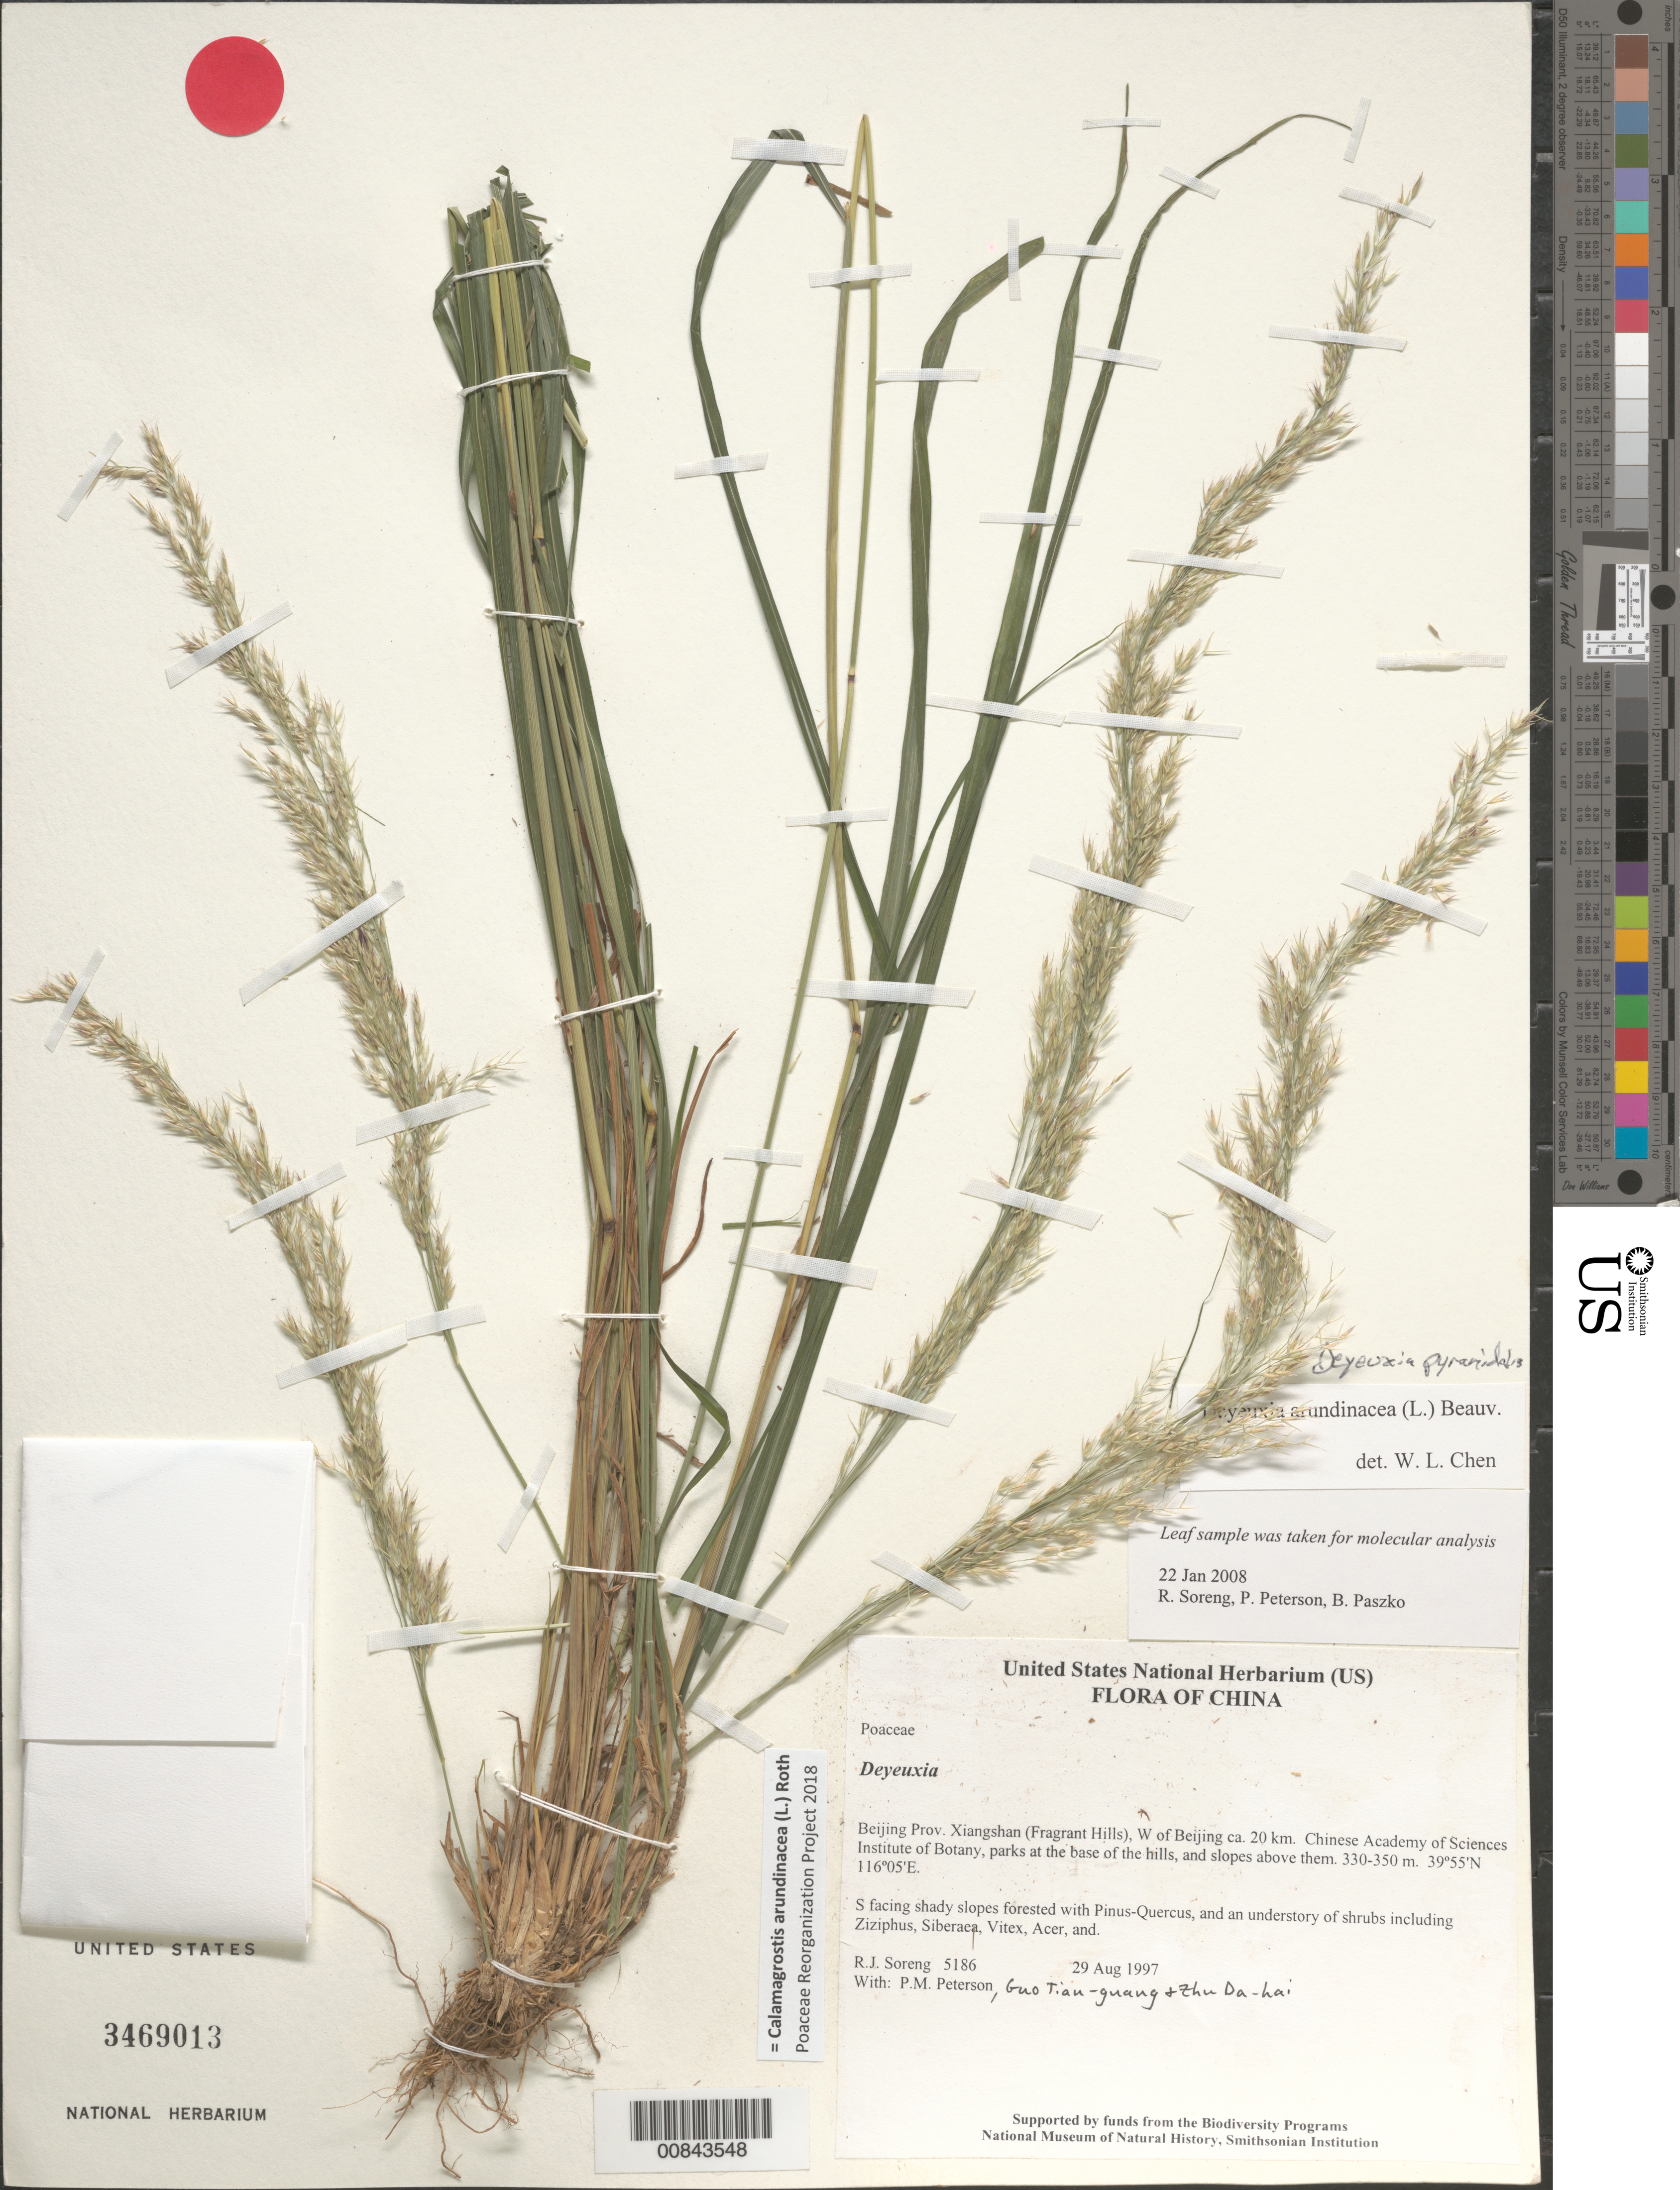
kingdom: Plantae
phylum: Tracheophyta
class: Liliopsida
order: Poales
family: Poaceae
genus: Calamagrostis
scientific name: Calamagrostis arundinacea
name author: (L.) Roth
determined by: Poaceae Reorganization Project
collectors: R. J. Soreng, P. M. Peterson & Zhu Da-hai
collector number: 5186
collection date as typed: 29 Aug 1997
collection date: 1997-08-29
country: China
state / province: Beijing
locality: Xiangshan (Fragrant Hills), W of Beijing ca. 20 km Chinese Academy of Sciences Institute of Botany, parks at the base of the hills, and slopes above them.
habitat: S facing shady slopes forested with Pinus-Quercus, and an understory of shrubs including Ziziphus, Siberaea, Vitex, Acer, and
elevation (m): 330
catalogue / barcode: US 3469013